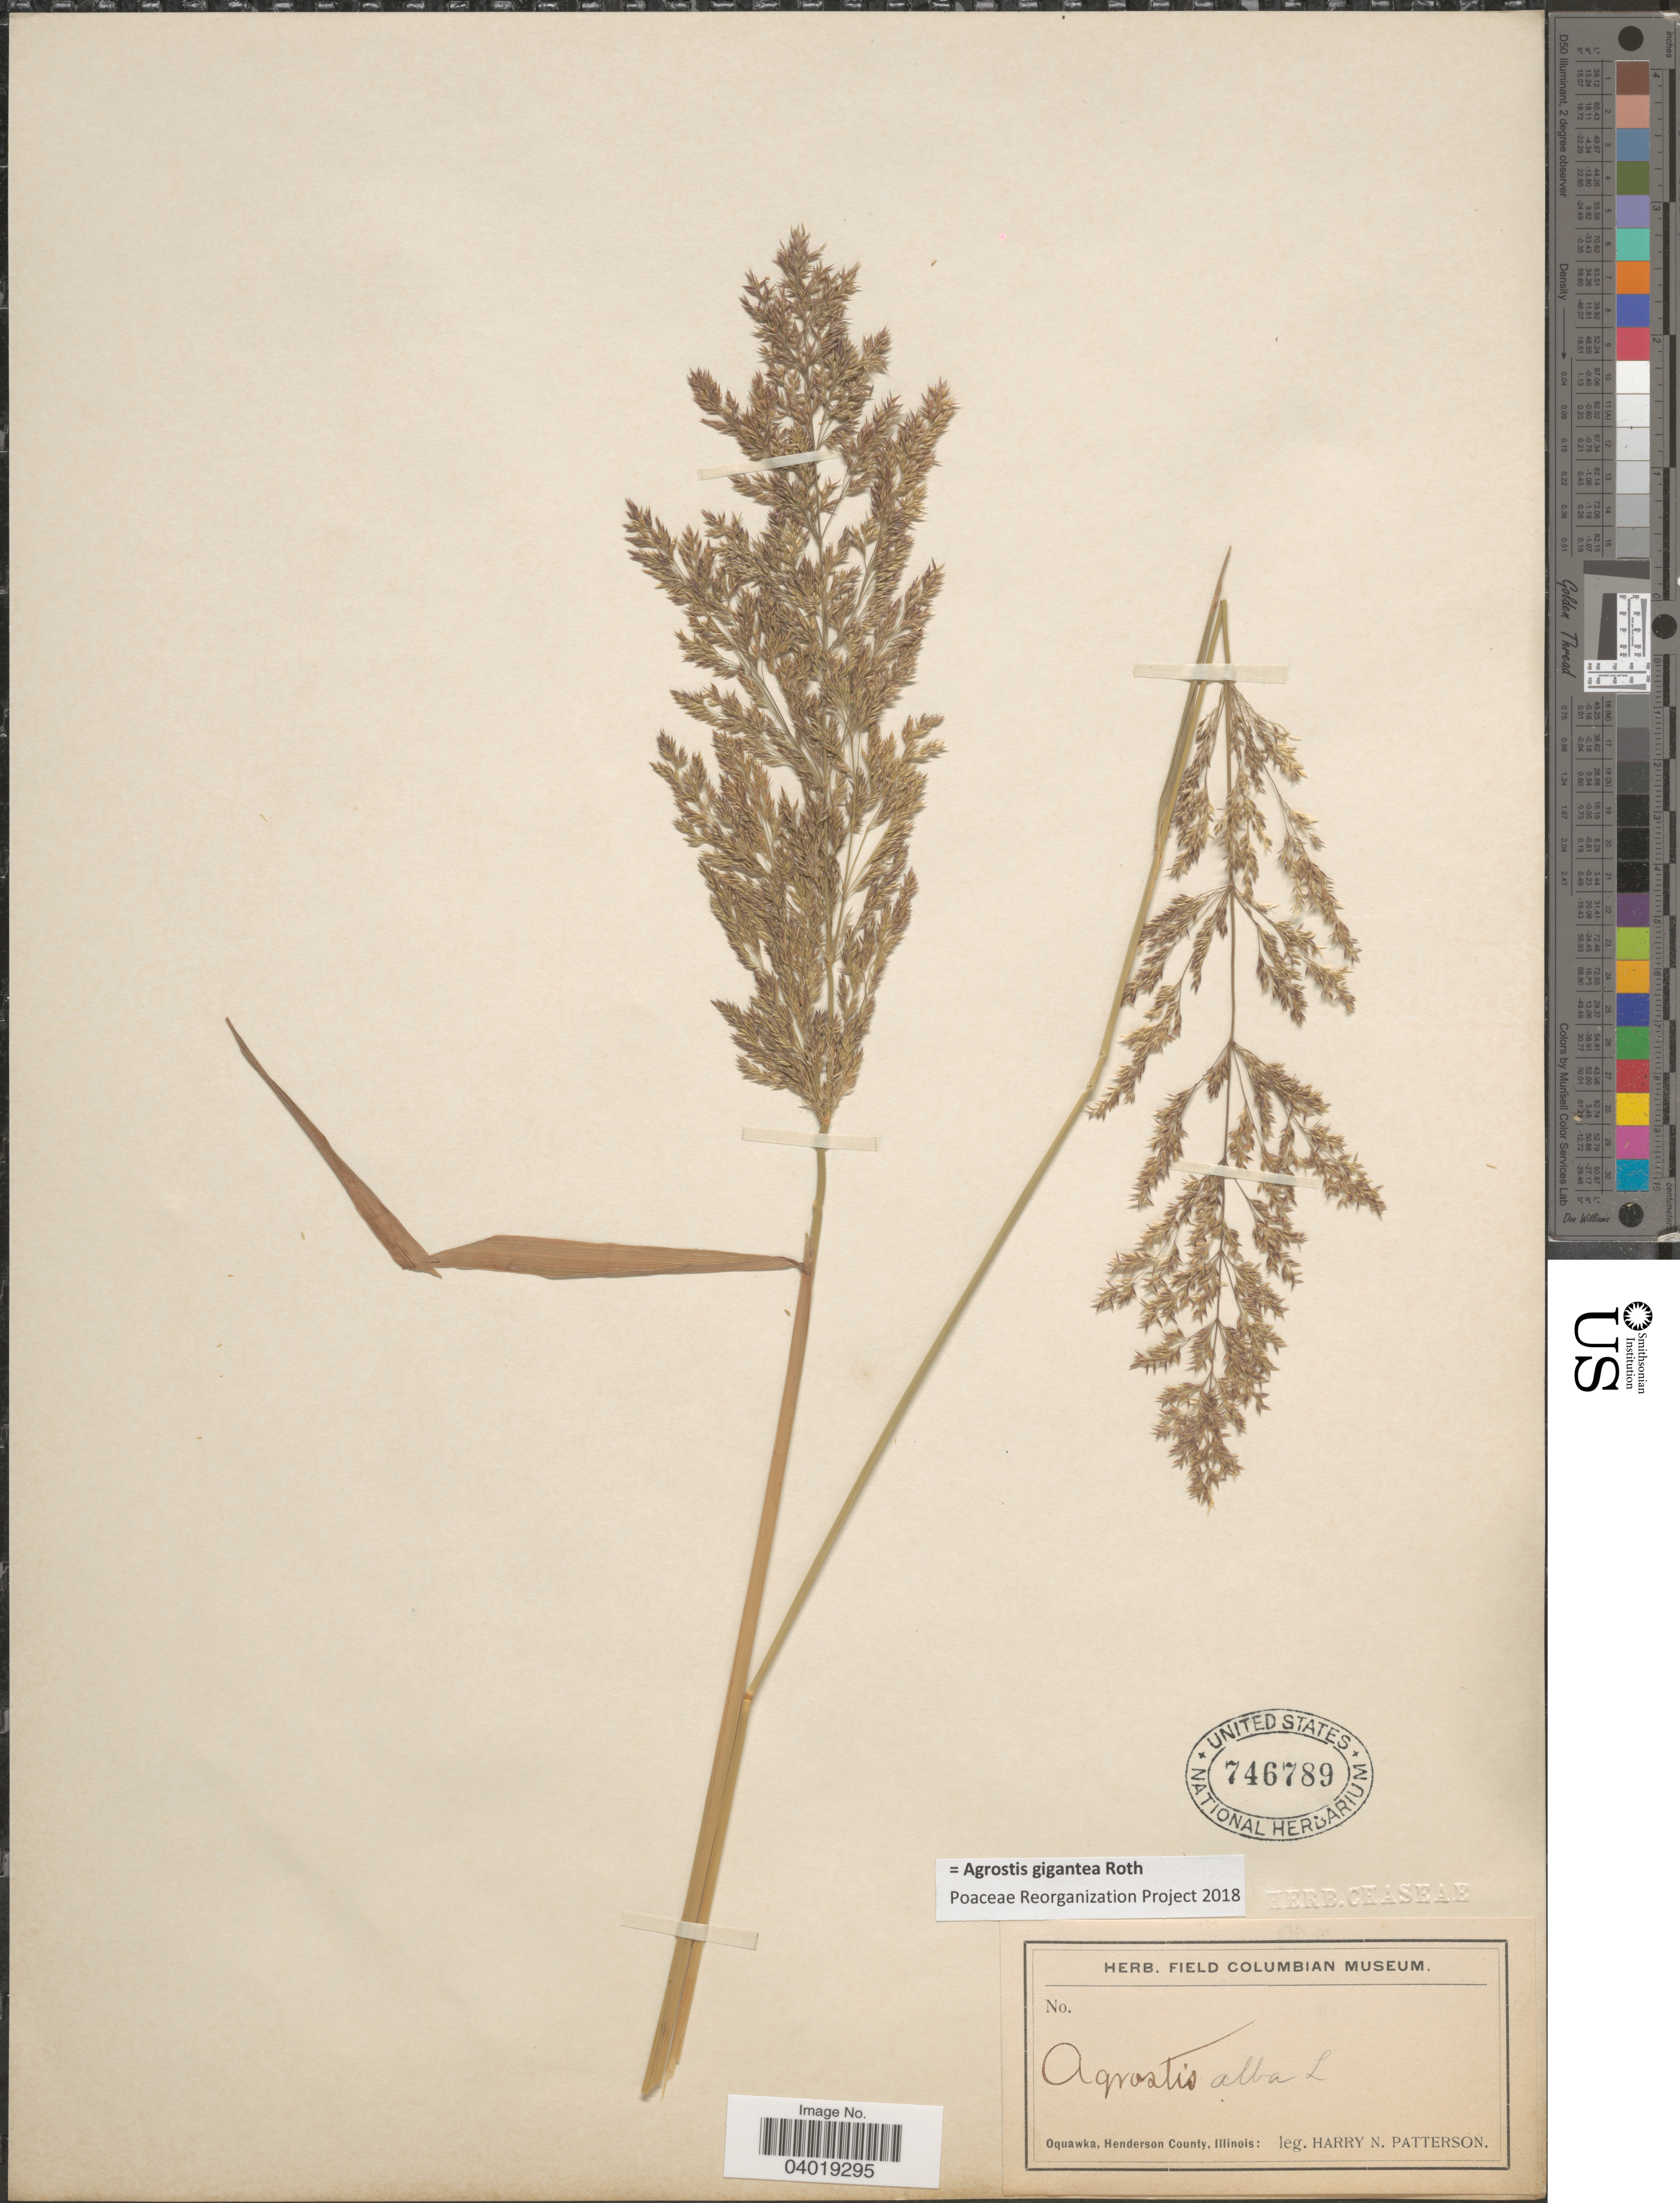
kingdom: Plantae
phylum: Tracheophyta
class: Liliopsida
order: Poales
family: Poaceae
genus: Agrostis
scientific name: Agrostis gigantea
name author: Roth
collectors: H. N. Patterson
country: United States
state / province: Illinois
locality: Oquawka, Henderson County.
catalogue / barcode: US 746789